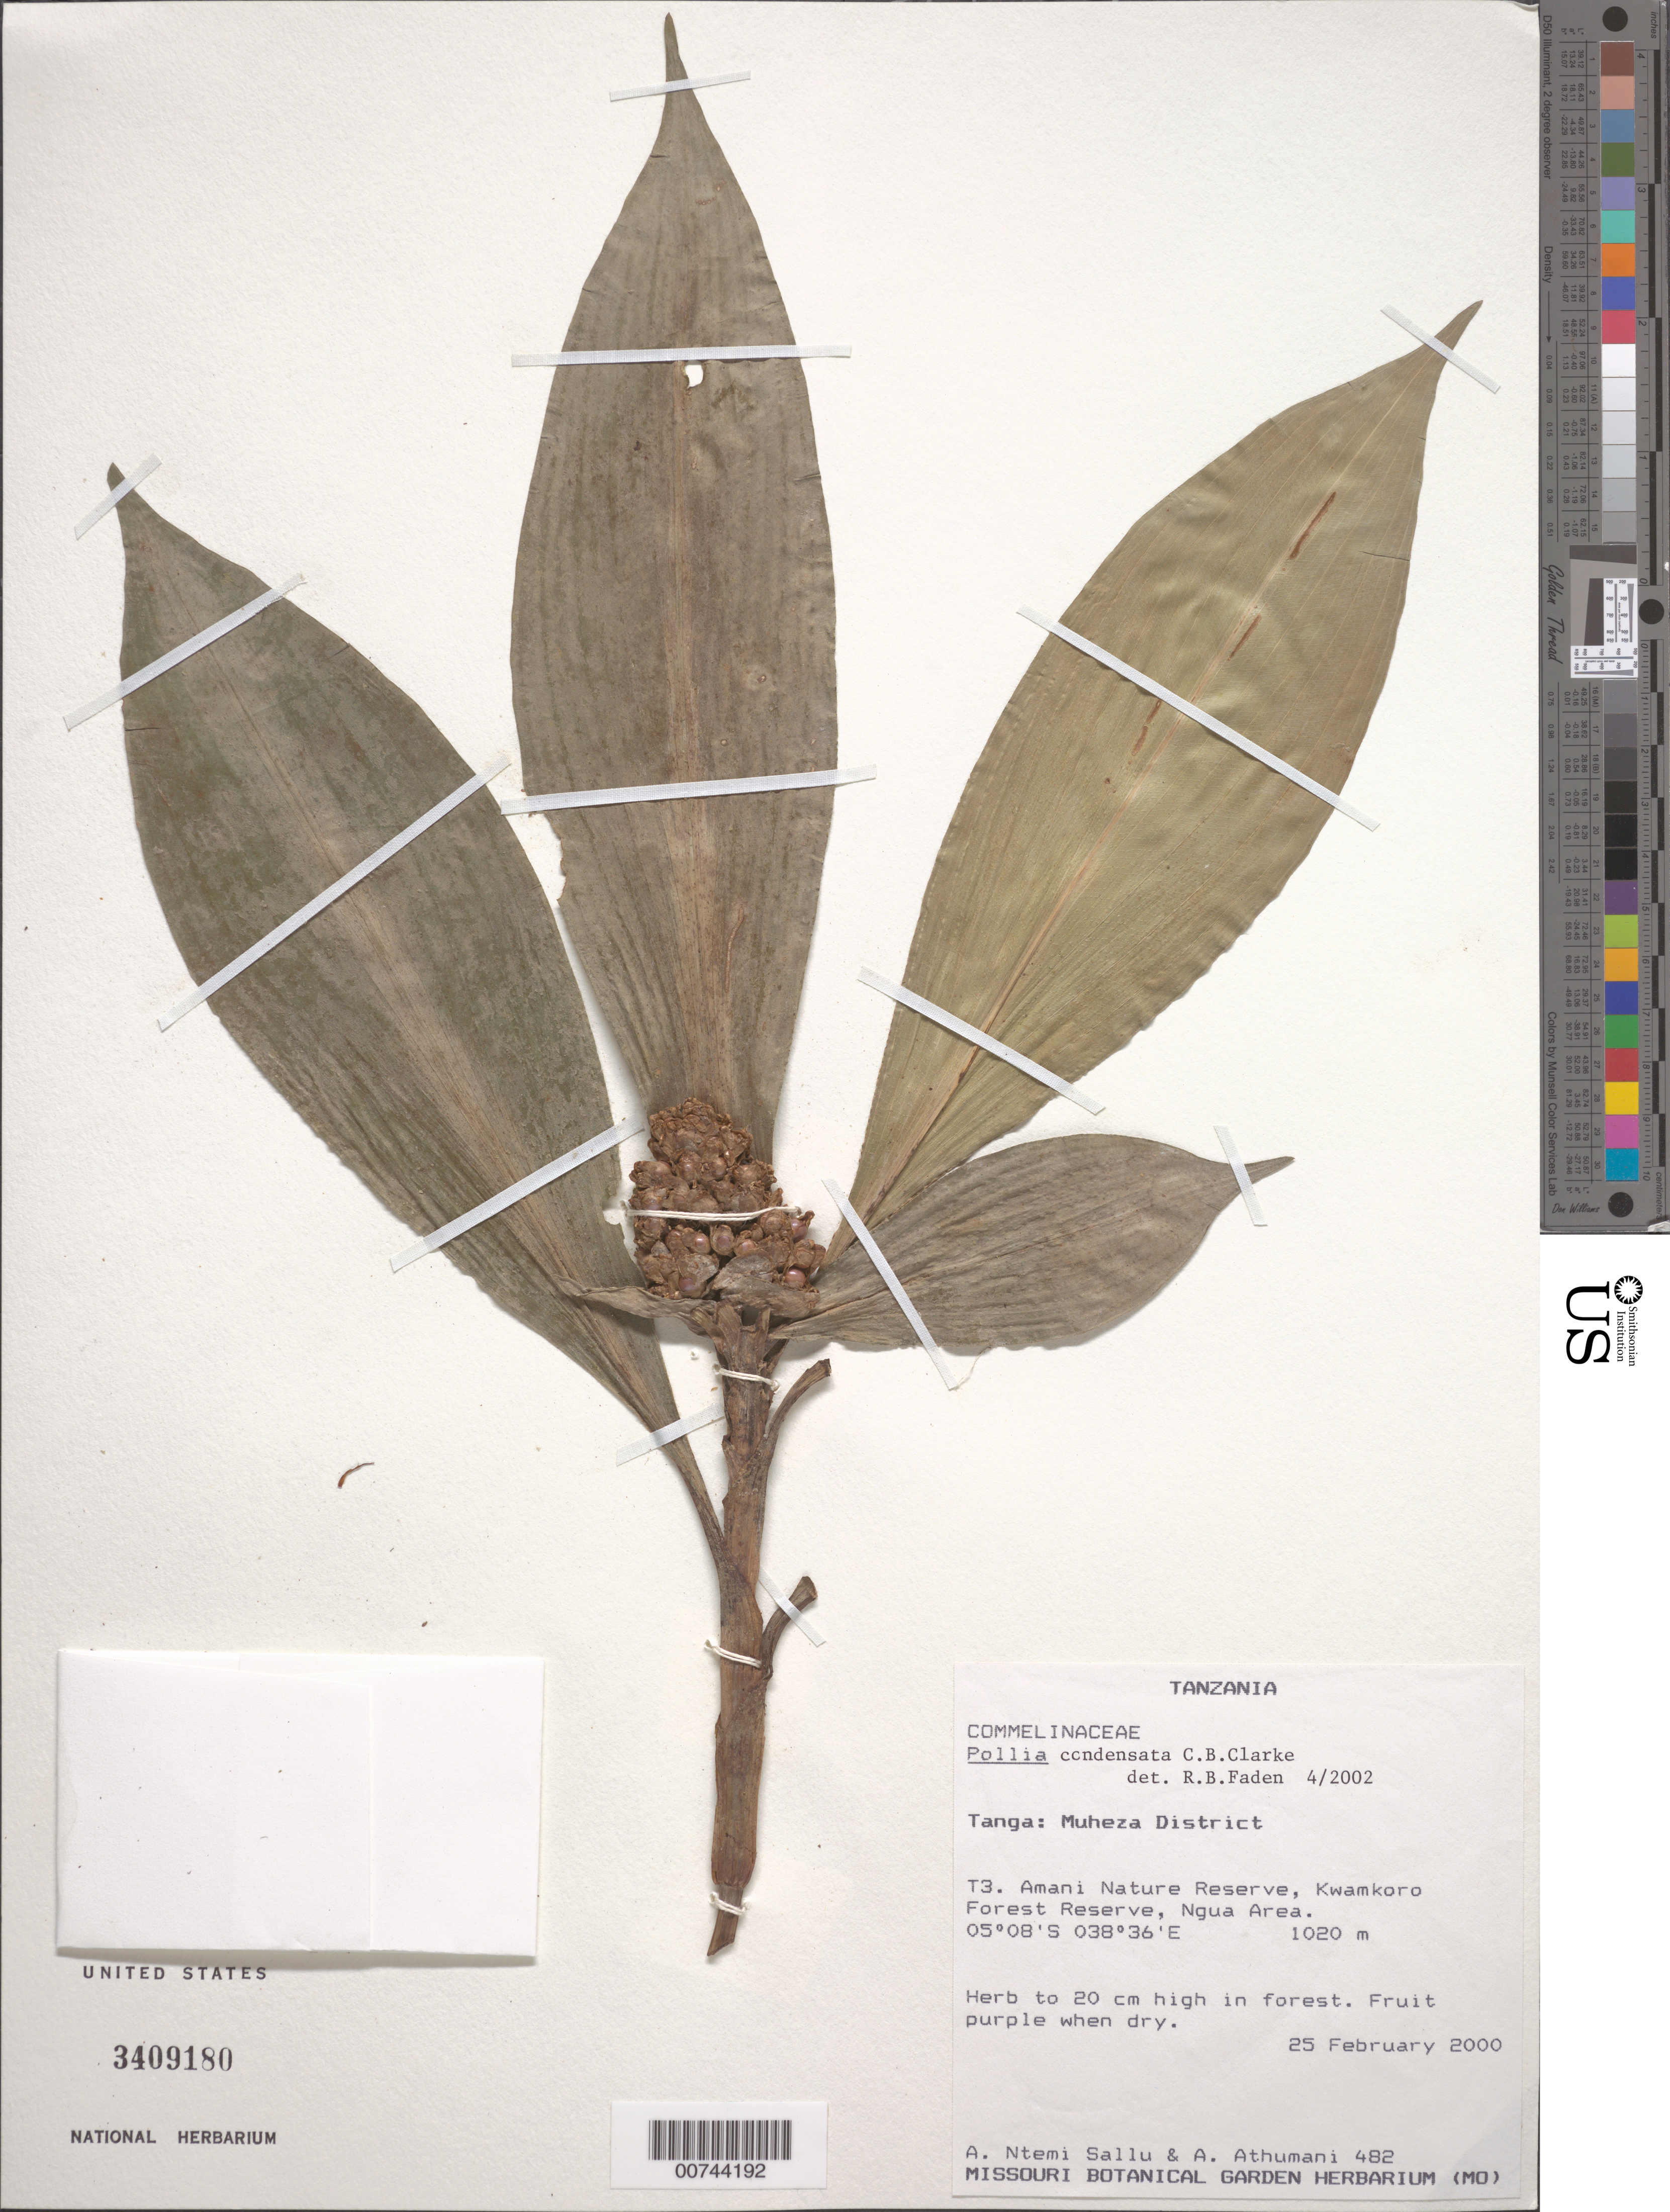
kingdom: Plantae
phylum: Tracheophyta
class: Liliopsida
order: Commelinales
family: Commelinaceae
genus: Pollia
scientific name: Pollia condensata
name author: C.B. Clarke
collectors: A. Ntemi Sallu & A. Athumani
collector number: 482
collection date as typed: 25 Feb 2000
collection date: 2000-02-25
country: Tanzania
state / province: Tanga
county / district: Muheza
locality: T3 Amani Nature Reserve, Kwamkoro Forest Reserve, Ngua Area.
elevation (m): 1020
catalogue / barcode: US 3409180